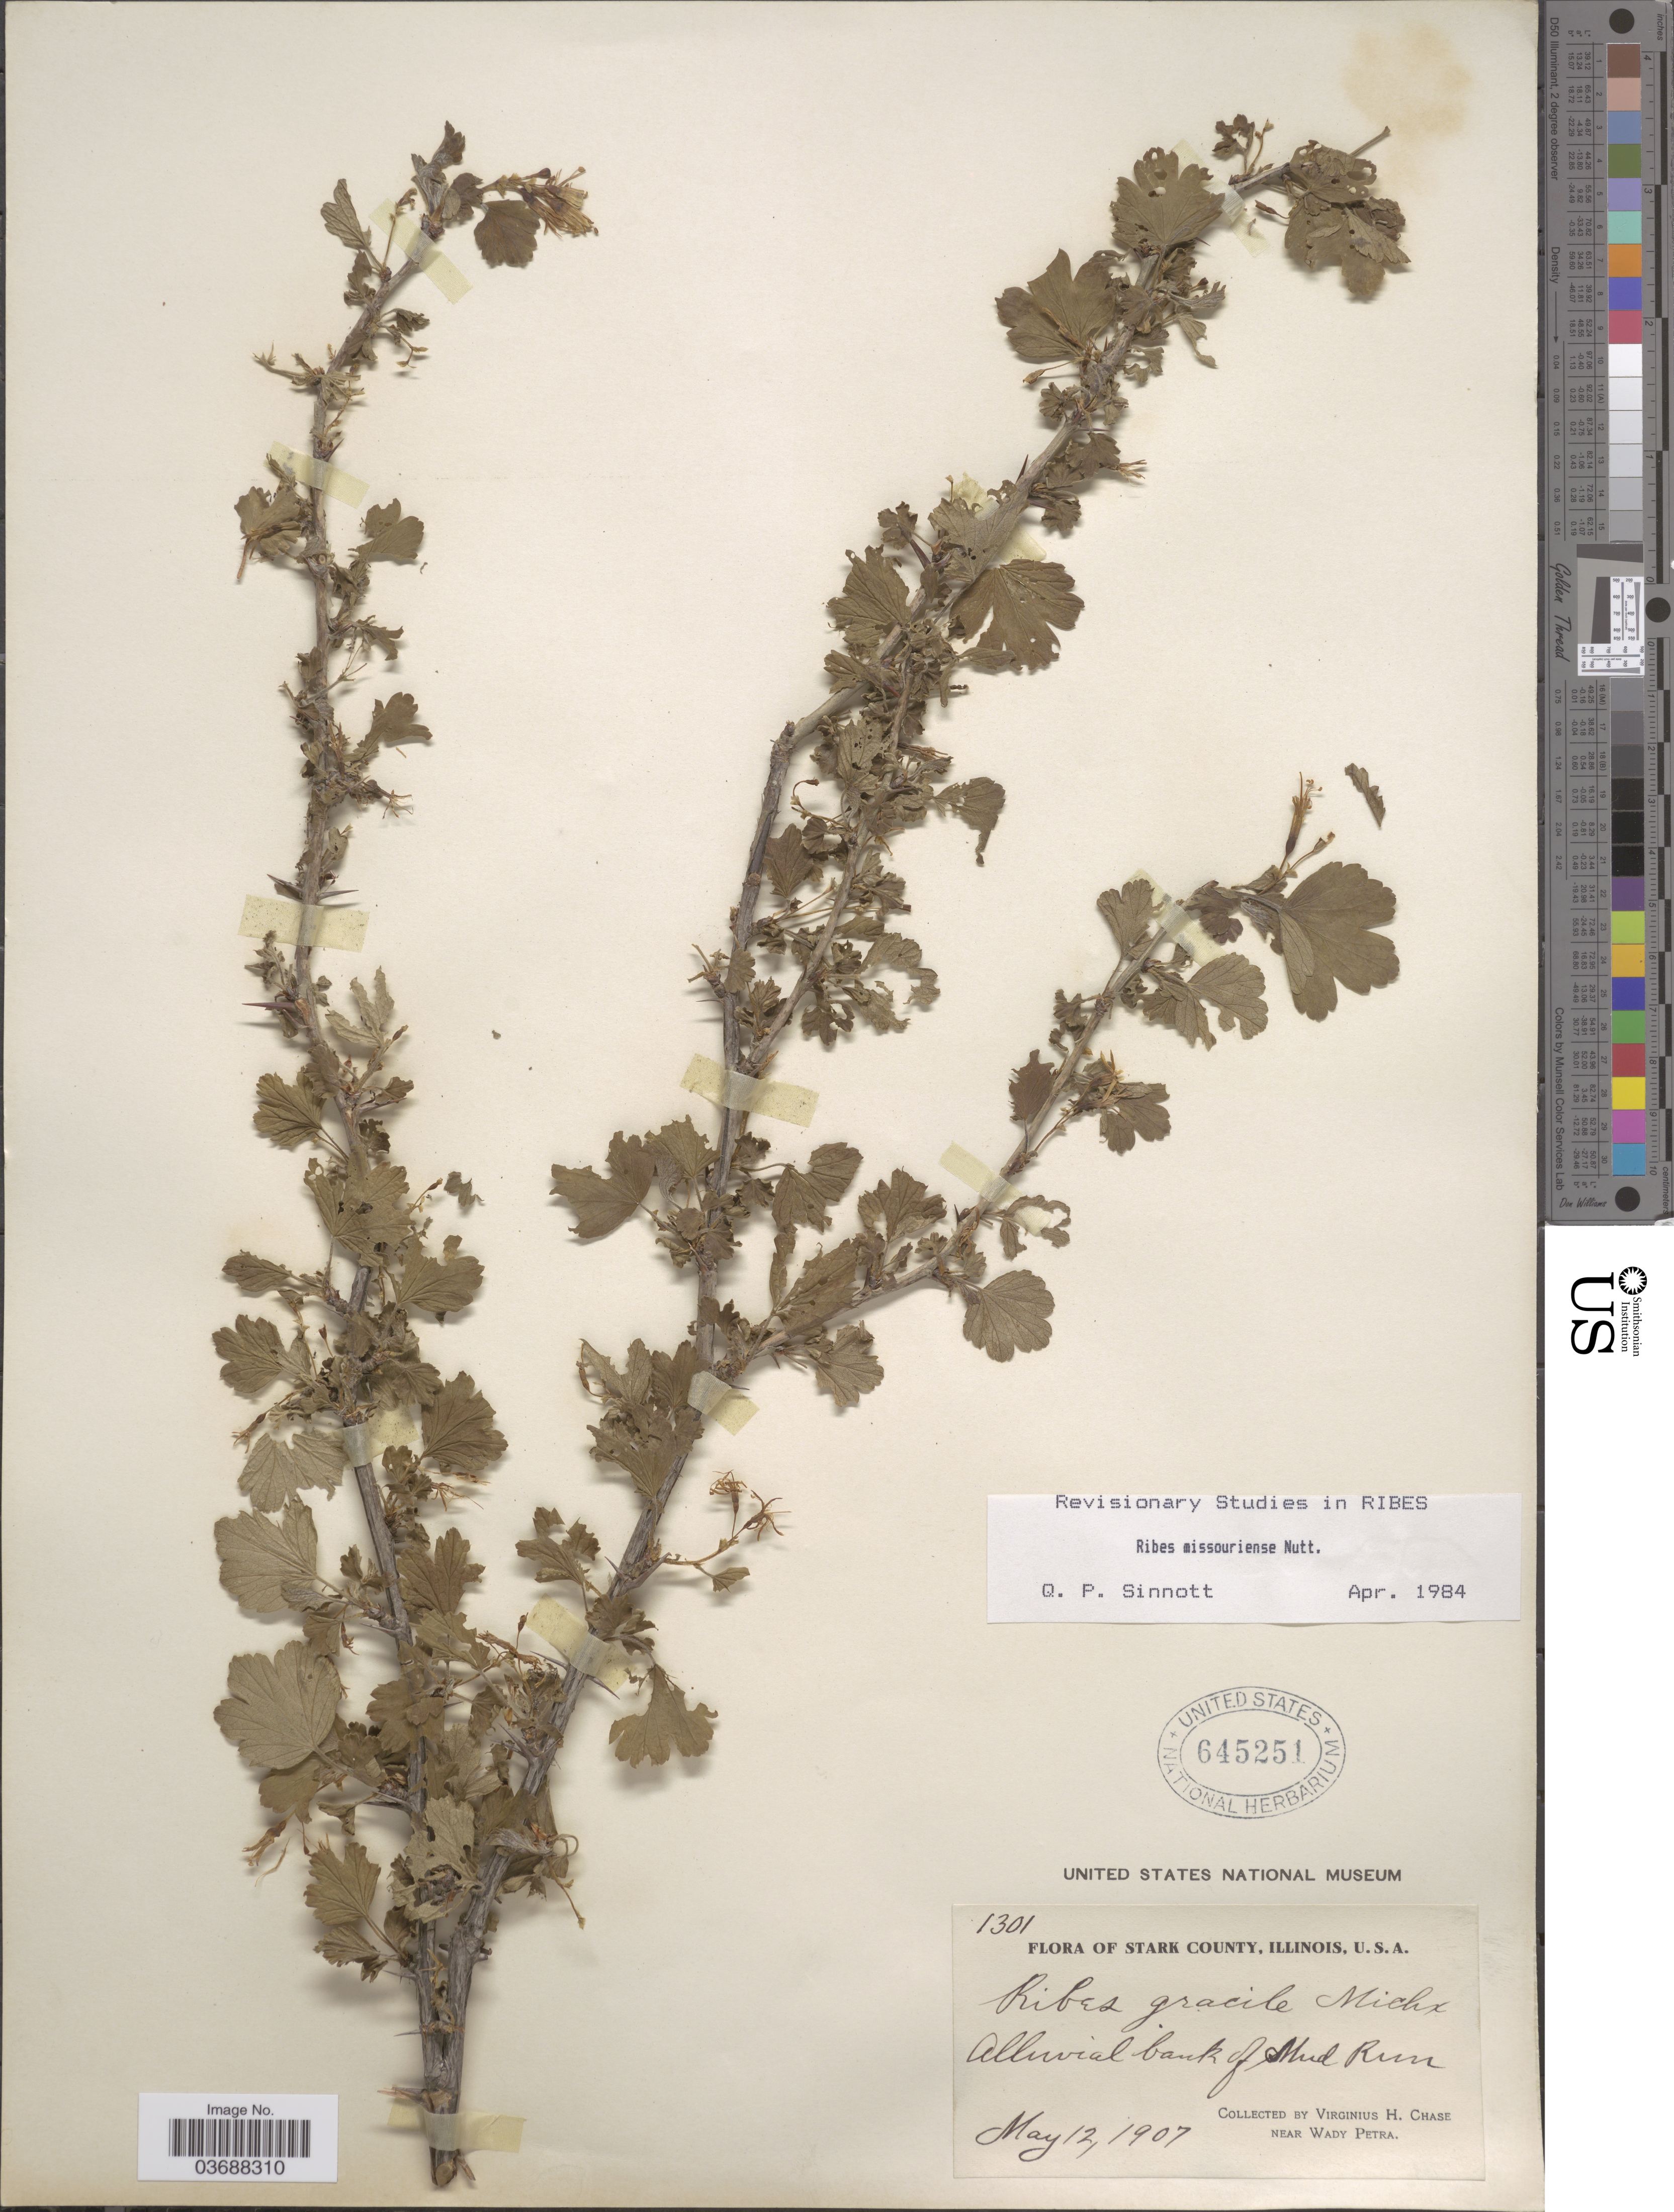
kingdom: Plantae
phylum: Tracheophyta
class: Magnoliopsida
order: Saxifragales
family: Grossulariaceae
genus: Ribes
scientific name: Ribes missouriense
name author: Nutt.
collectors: V. H. Chase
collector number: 1301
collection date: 1907-05-12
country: United States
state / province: Illinois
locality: Stark County. Alluvial bank of Mud Run. Near Wady Petra.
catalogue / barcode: US 645251